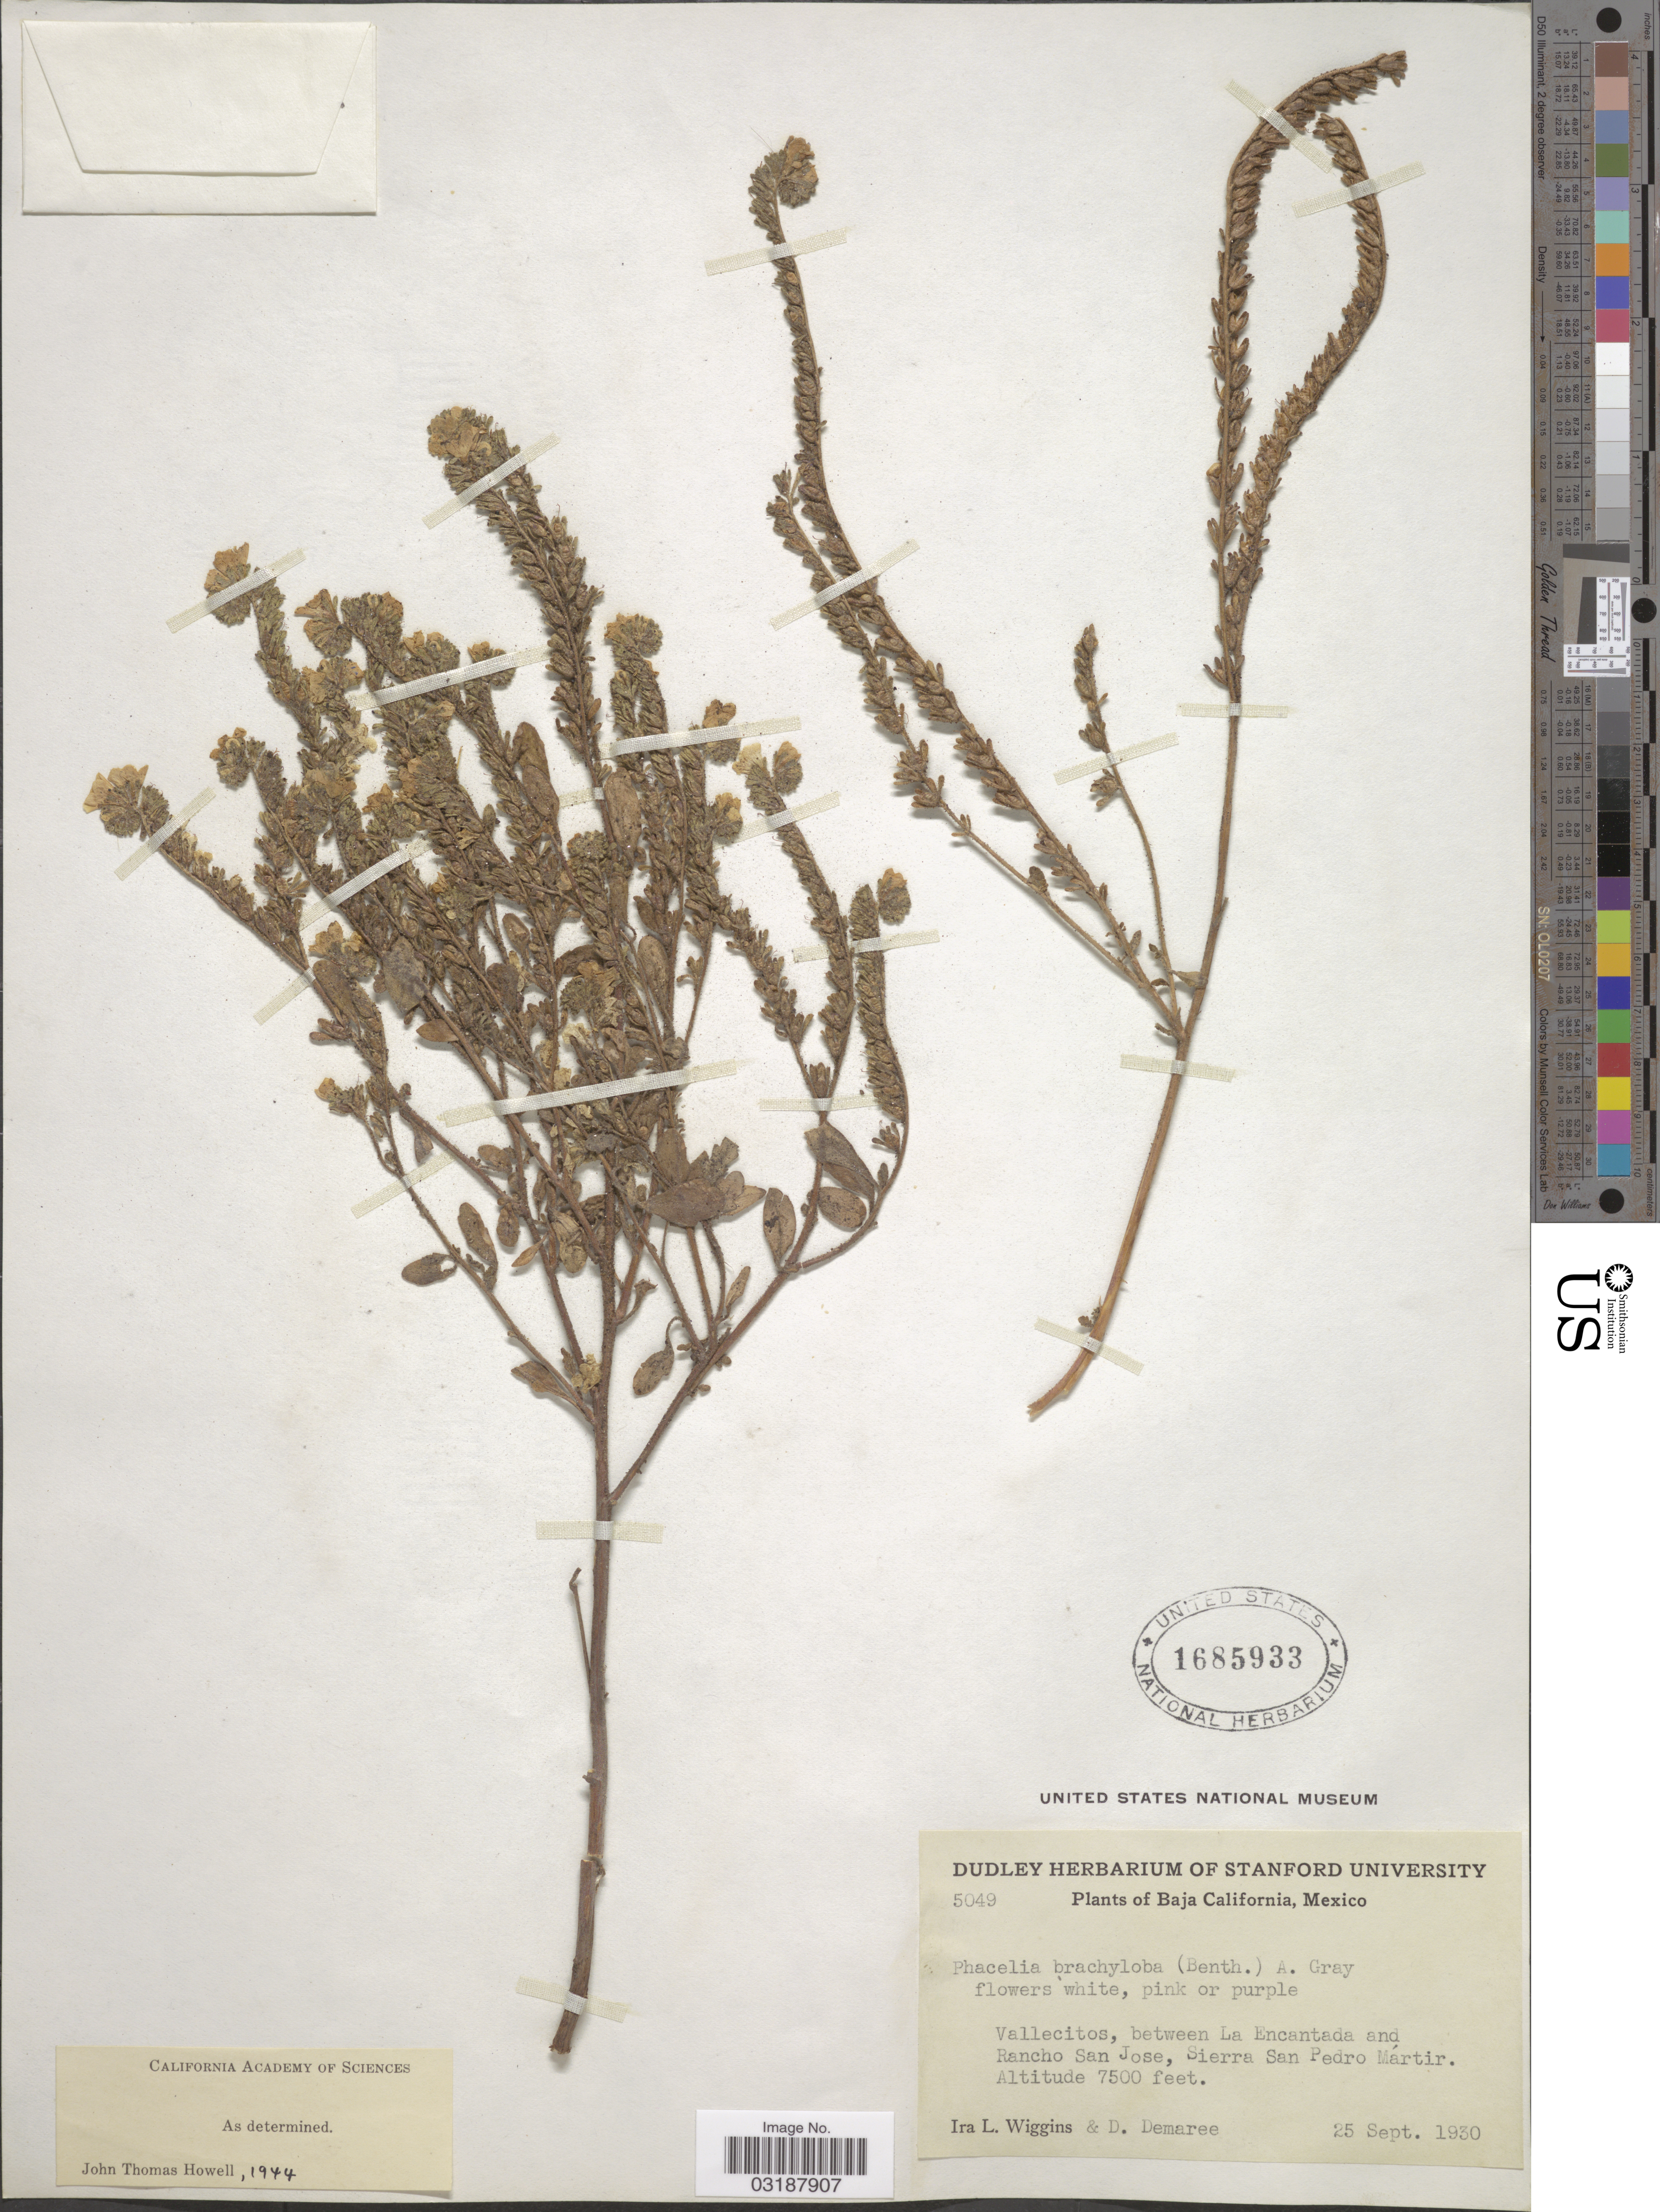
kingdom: Plantae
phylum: Tracheophyta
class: Magnoliopsida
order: Boraginales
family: Hydrophyllaceae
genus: Phacelia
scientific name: Phacelia brachyloba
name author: (Benth.) A. Gray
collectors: I. L. Wiggins & D. Demaree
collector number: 5049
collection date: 1930-09-25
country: Mexico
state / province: Baja California Norte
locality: Vallecitos, between La Encantada and Rancho San Jose, Sierra San Pedro Mártir.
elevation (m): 2286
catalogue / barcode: US 1685933